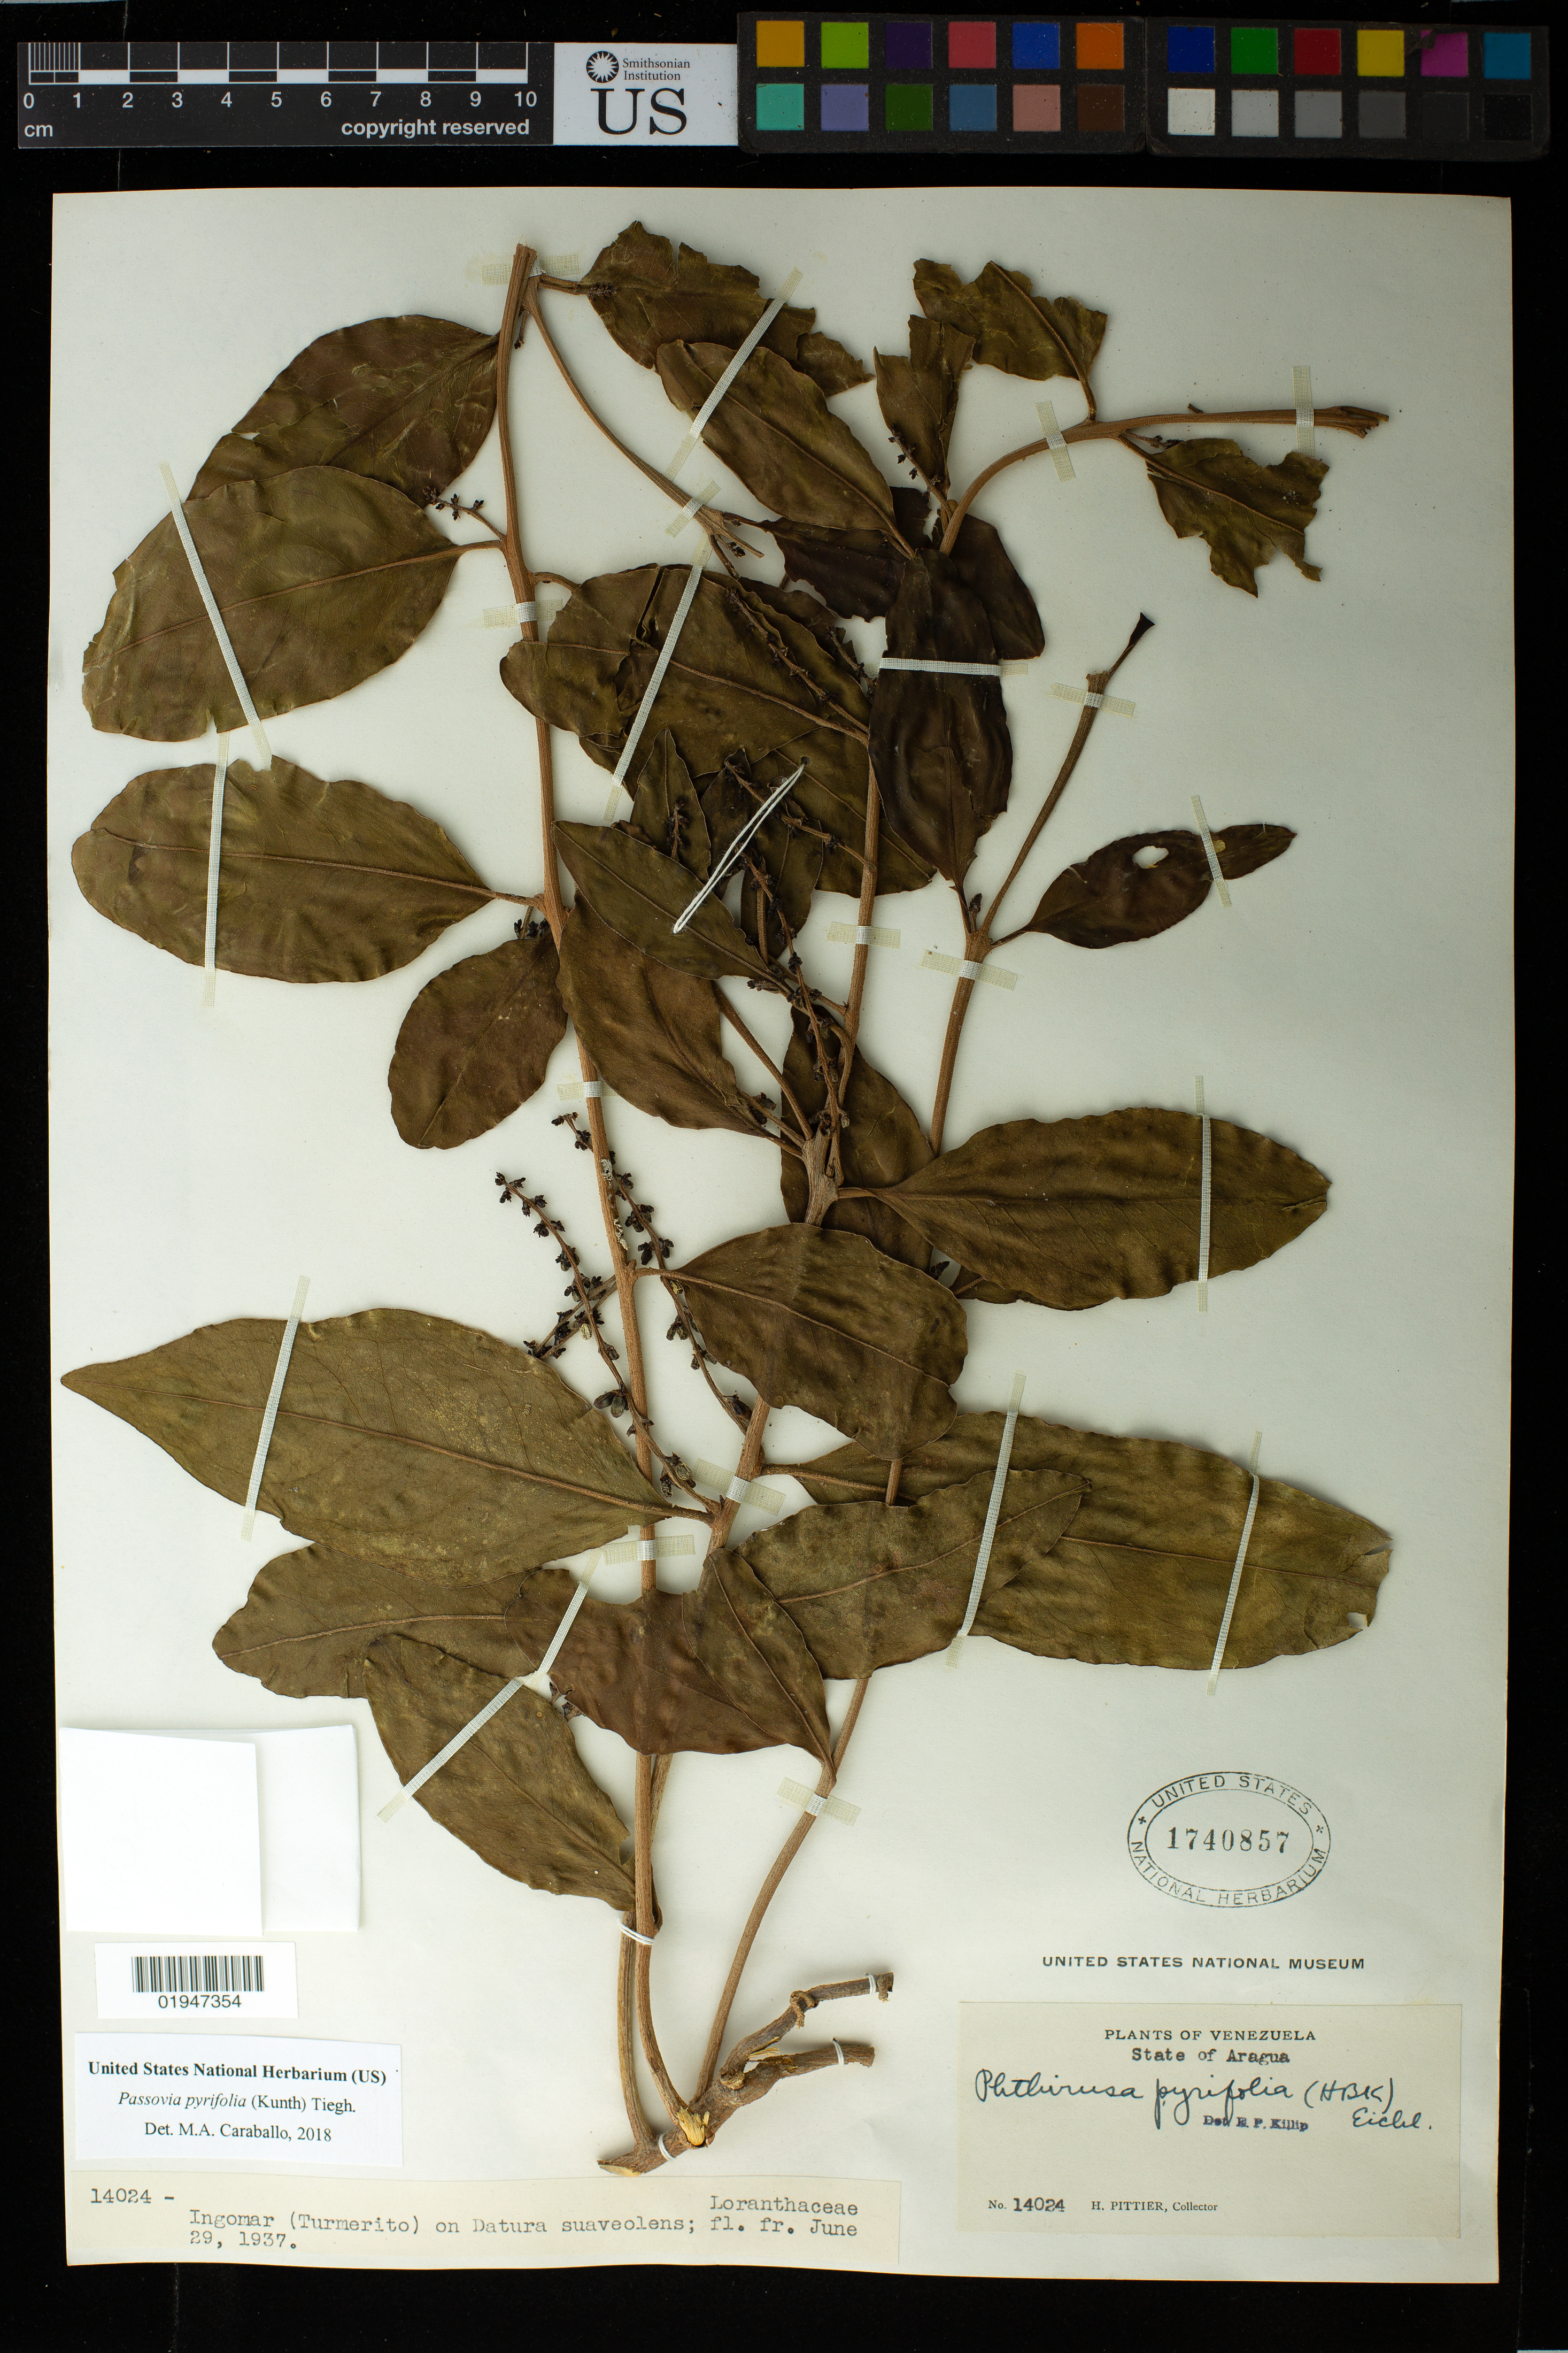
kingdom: Plantae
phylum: Tracheophyta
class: Magnoliopsida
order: Santalales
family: Loranthaceae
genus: Passovia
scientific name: Passovia pyrifolia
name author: (Kunth) Tiegh.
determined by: Caraballo-Ortiz, Marcos A., (MISS), University of Mississippi (UNITED STATES)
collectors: H. F. Pittier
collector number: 14024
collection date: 1937-06-29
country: Venezuela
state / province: Aragua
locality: Ingomar (Turmerito)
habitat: On Datura suaveolens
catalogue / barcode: US 1740857